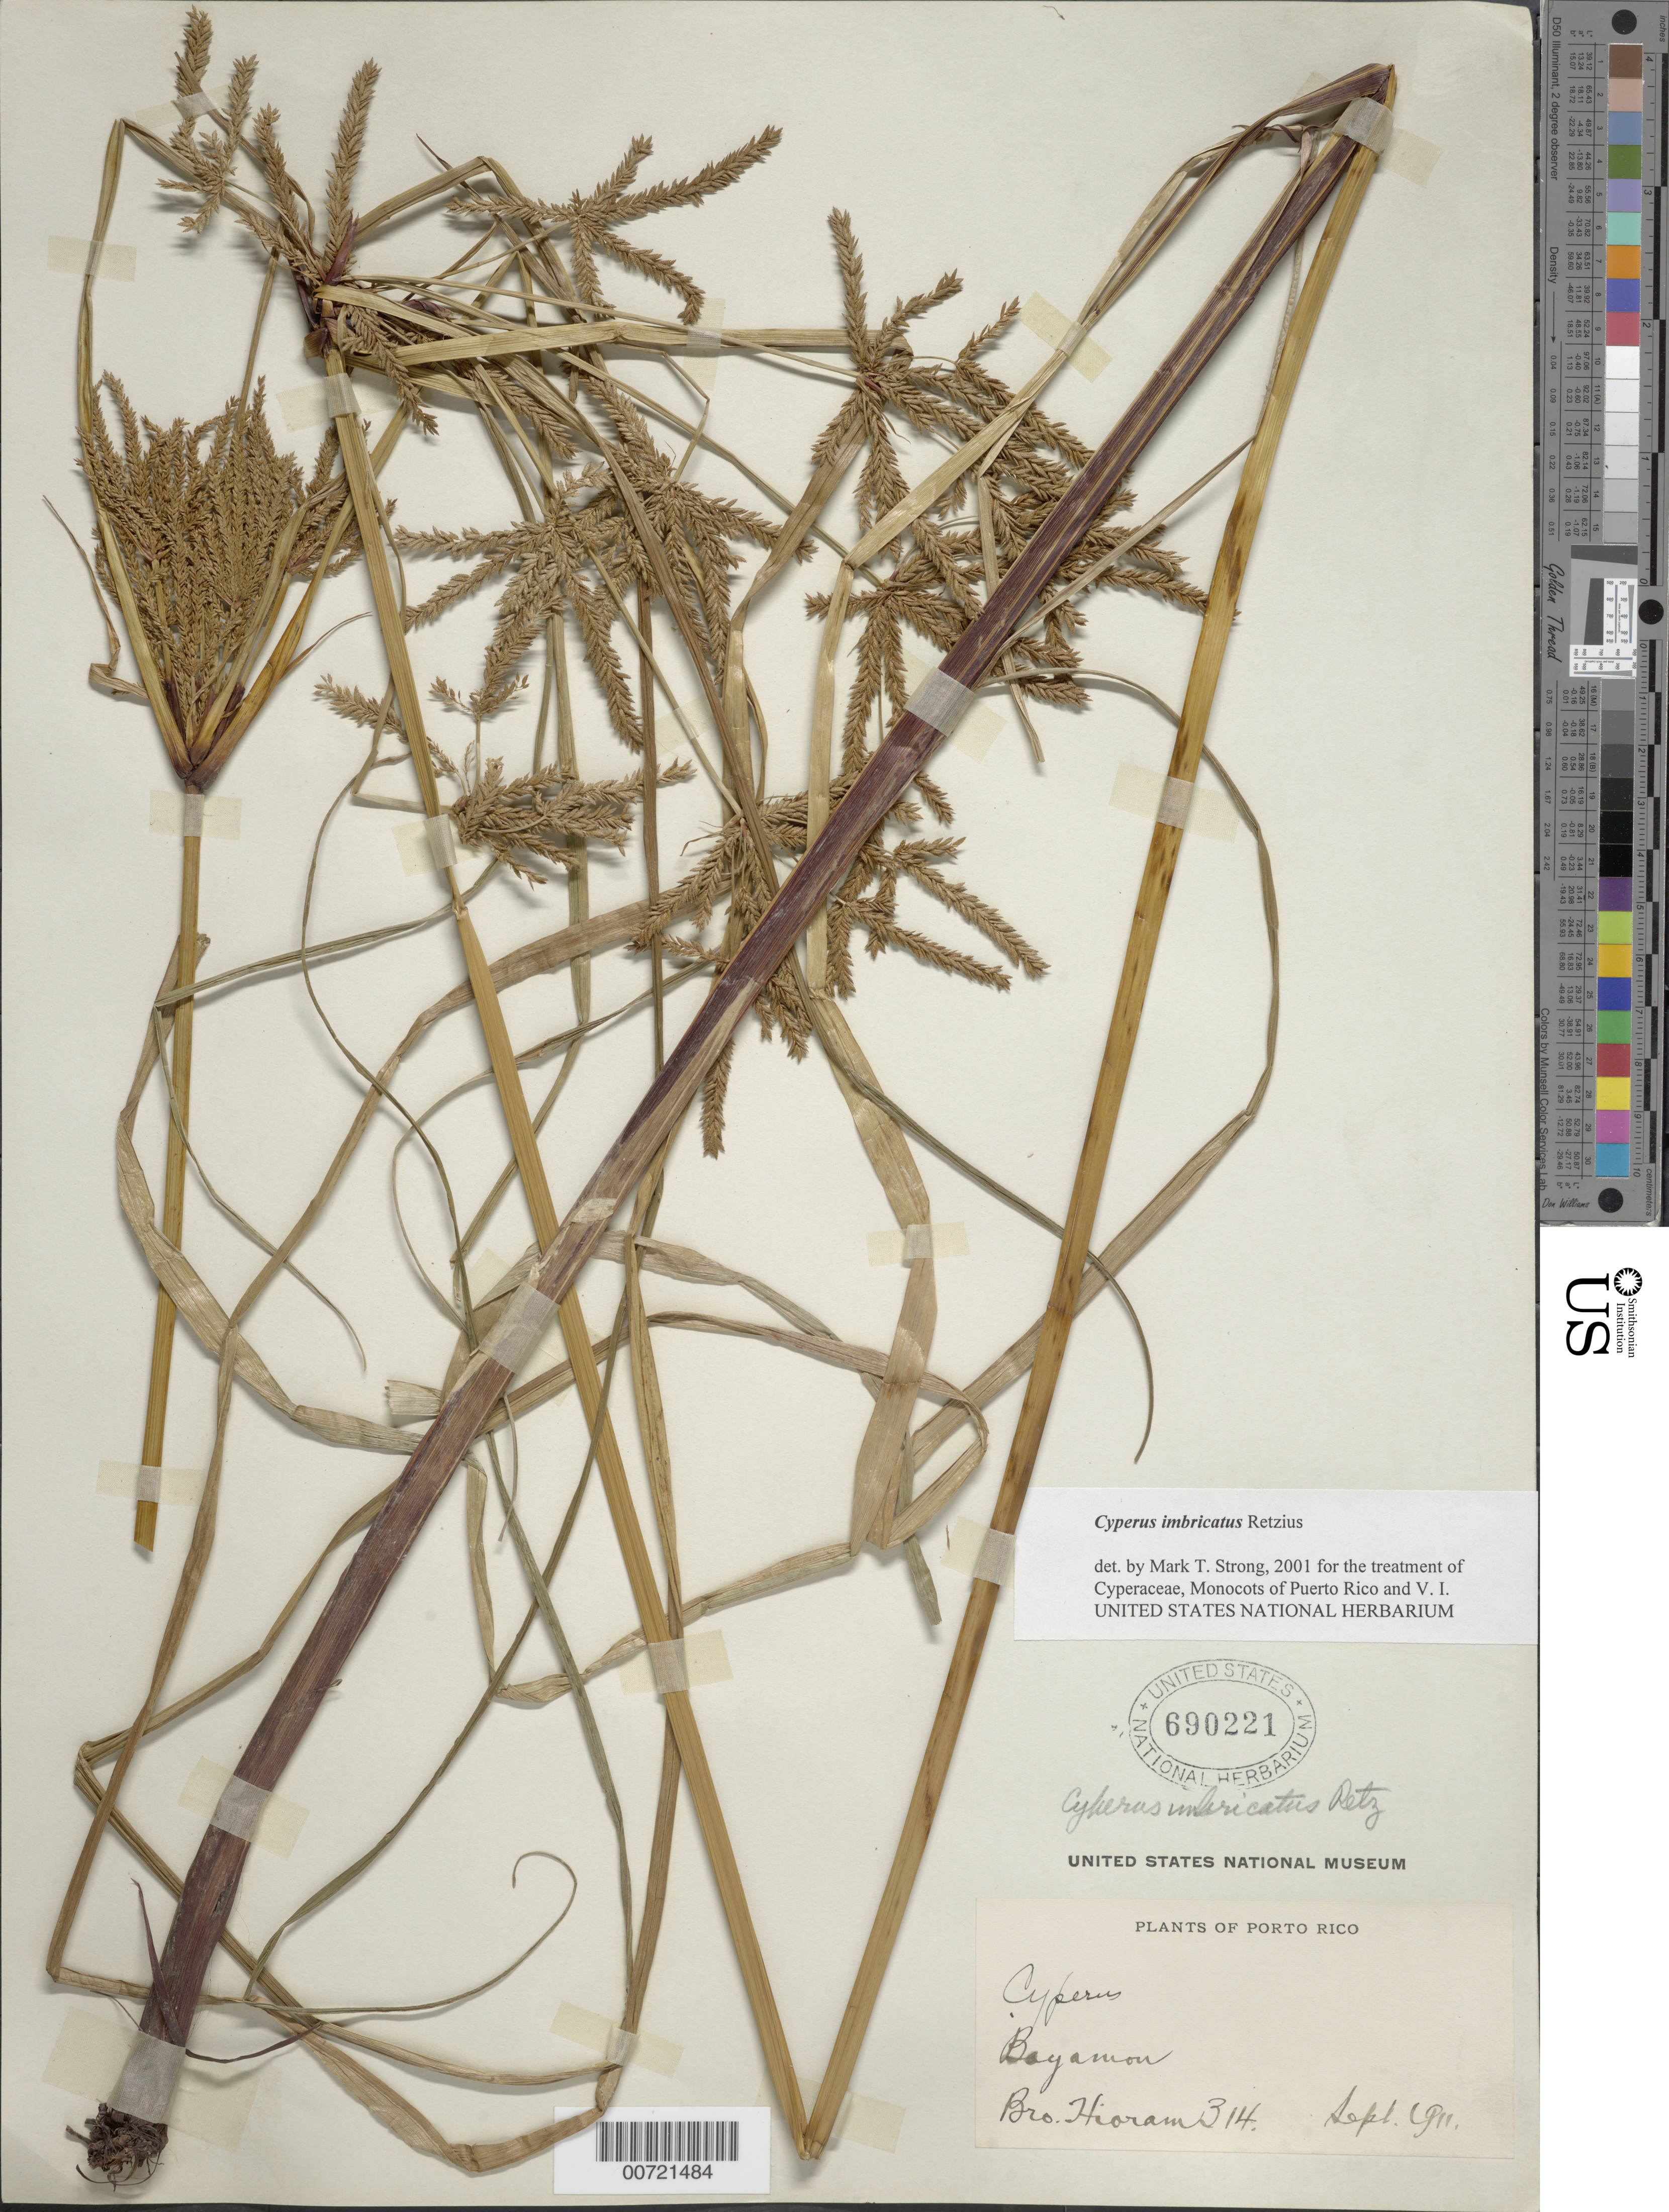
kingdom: Plantae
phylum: Tracheophyta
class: Liliopsida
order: Poales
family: Cyperaceae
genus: Cyperus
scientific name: Cyperus imbricatus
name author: Retz.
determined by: Strong, M. T., (US), Smithsonian Institution - National Museum of Natural History (UNITED STATES)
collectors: Bro. Hioram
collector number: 314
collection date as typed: Sep 1911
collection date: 1911-09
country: Puerto Rico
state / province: Bayamón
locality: Bayamón.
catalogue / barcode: US 690221